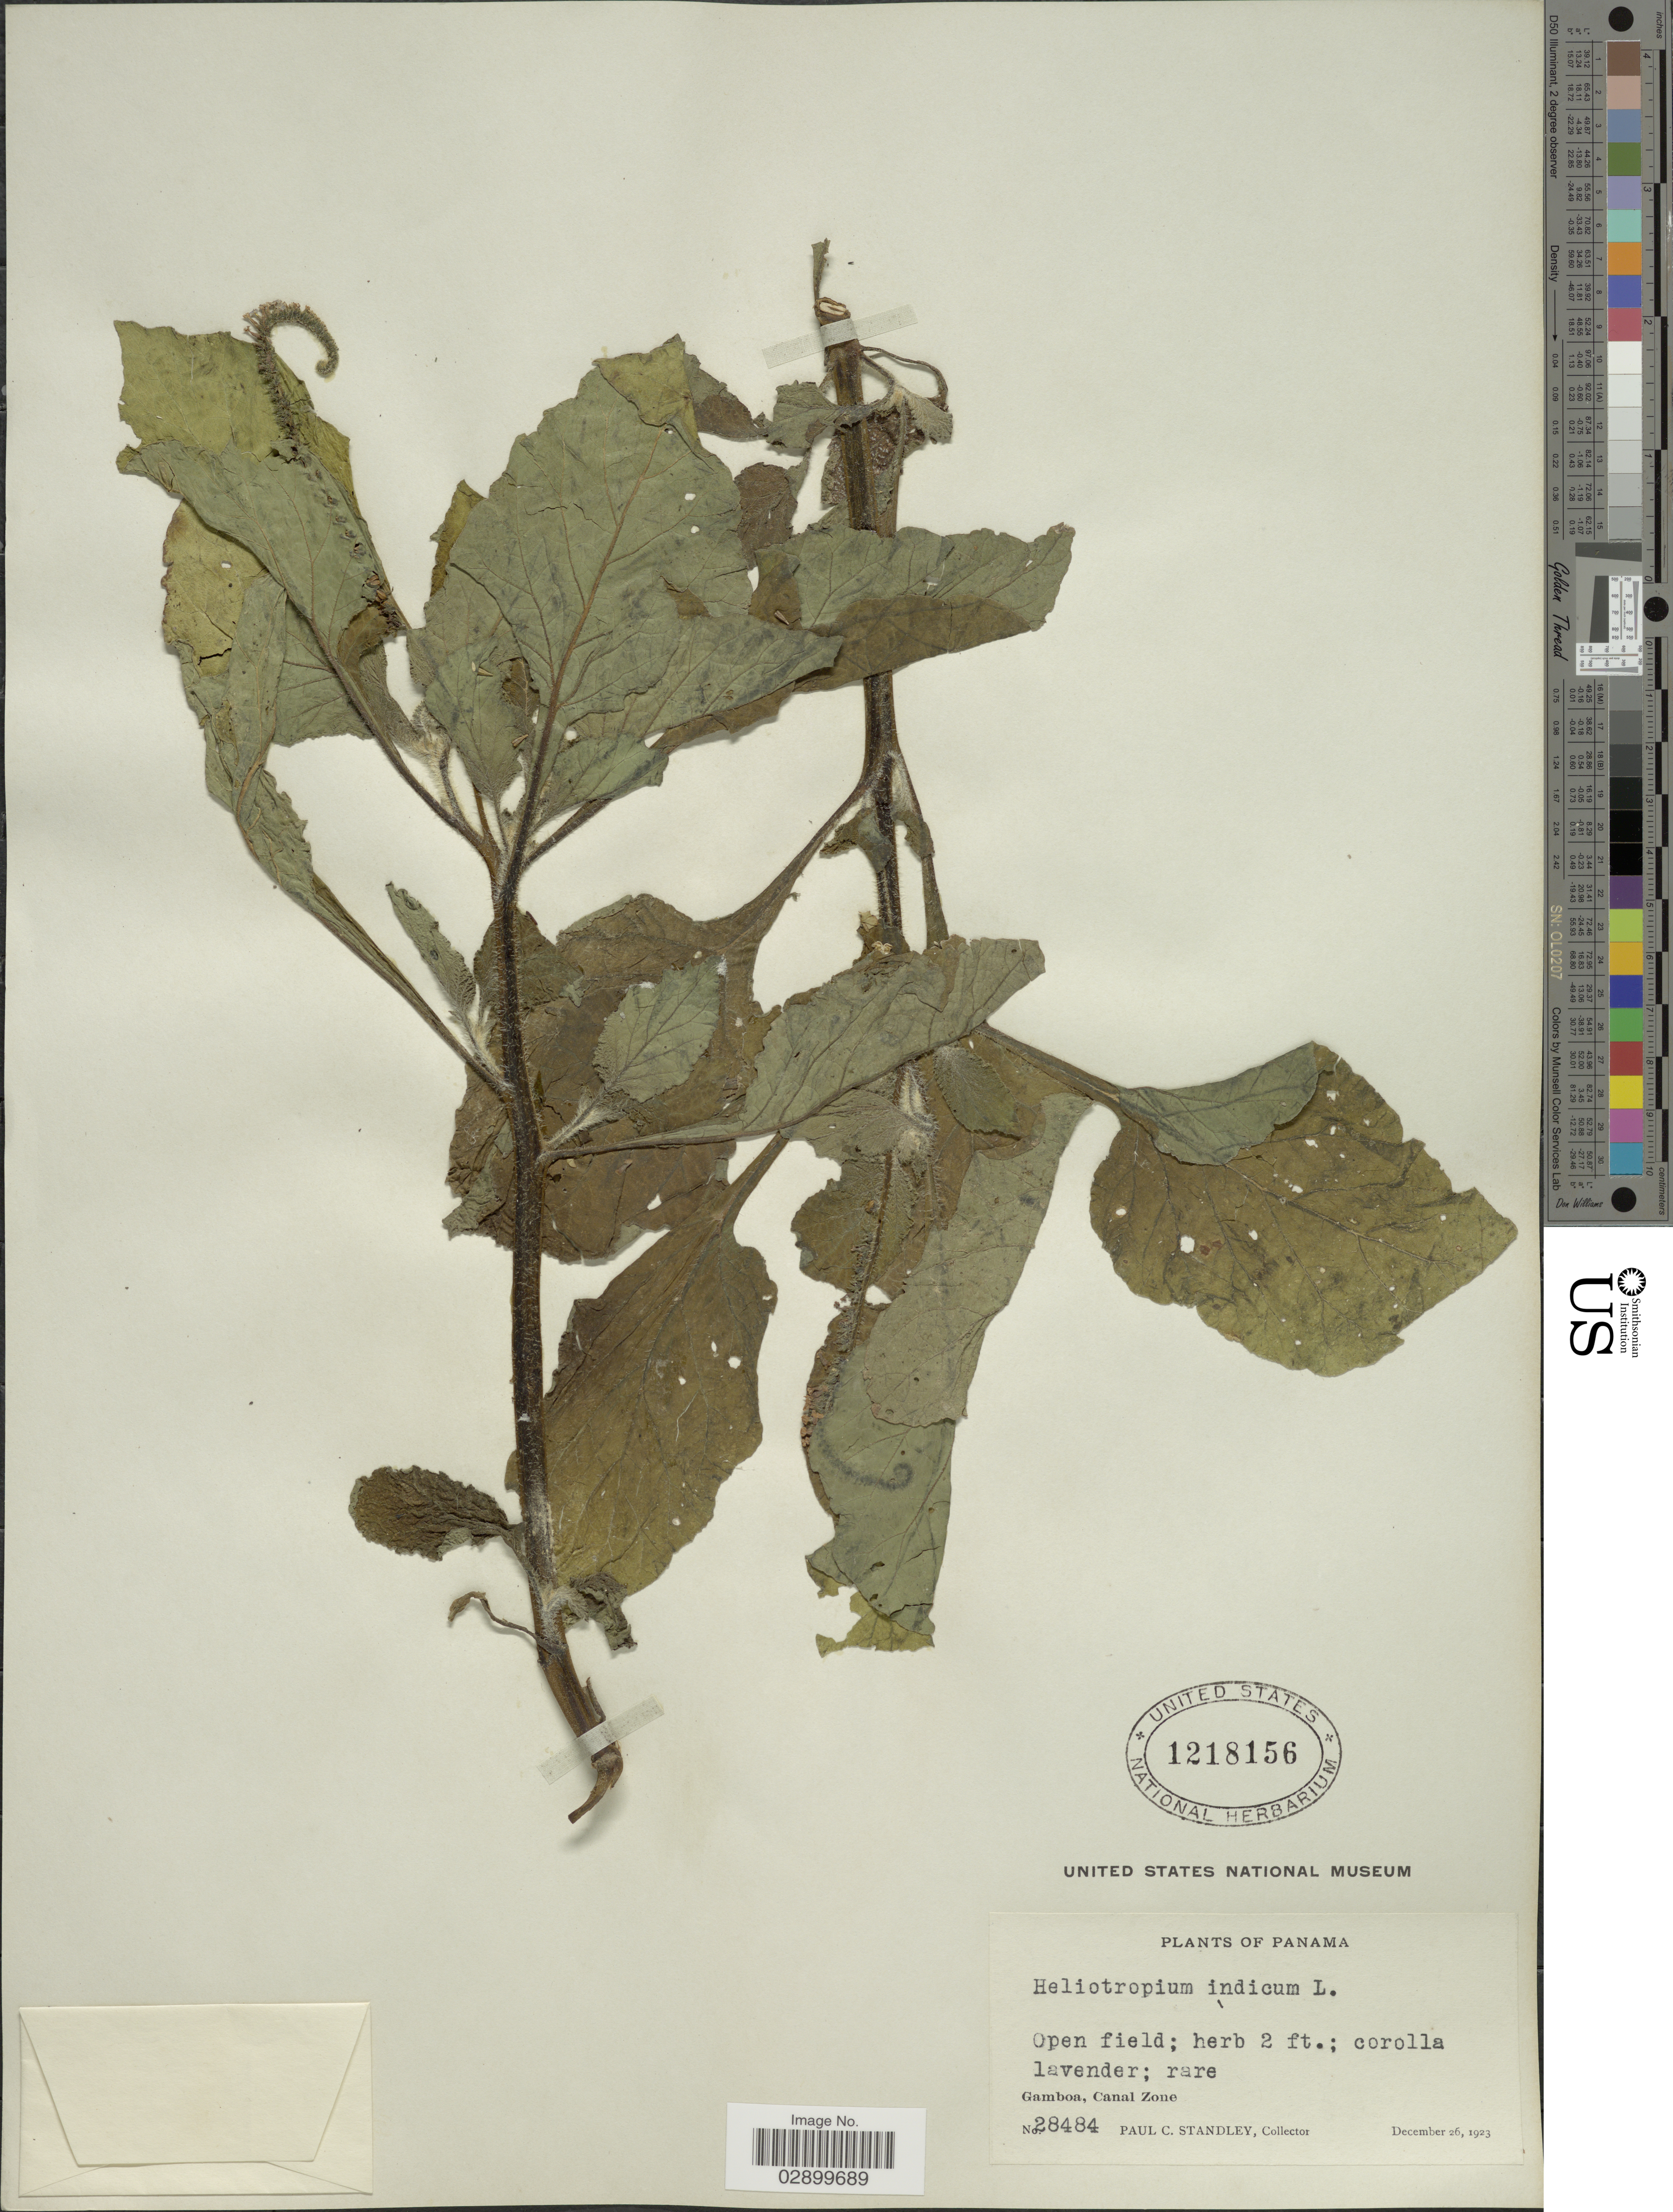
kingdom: Plantae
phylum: Tracheophyta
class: Magnoliopsida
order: Boraginales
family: Heliotropiaceae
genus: Heliotropium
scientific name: Heliotropium indicum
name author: L.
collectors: P. C. Standley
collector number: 28484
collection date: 1923-12-26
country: Panama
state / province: Colón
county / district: Canal Zone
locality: Gamboa, Canal Zone.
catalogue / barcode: US 1218156